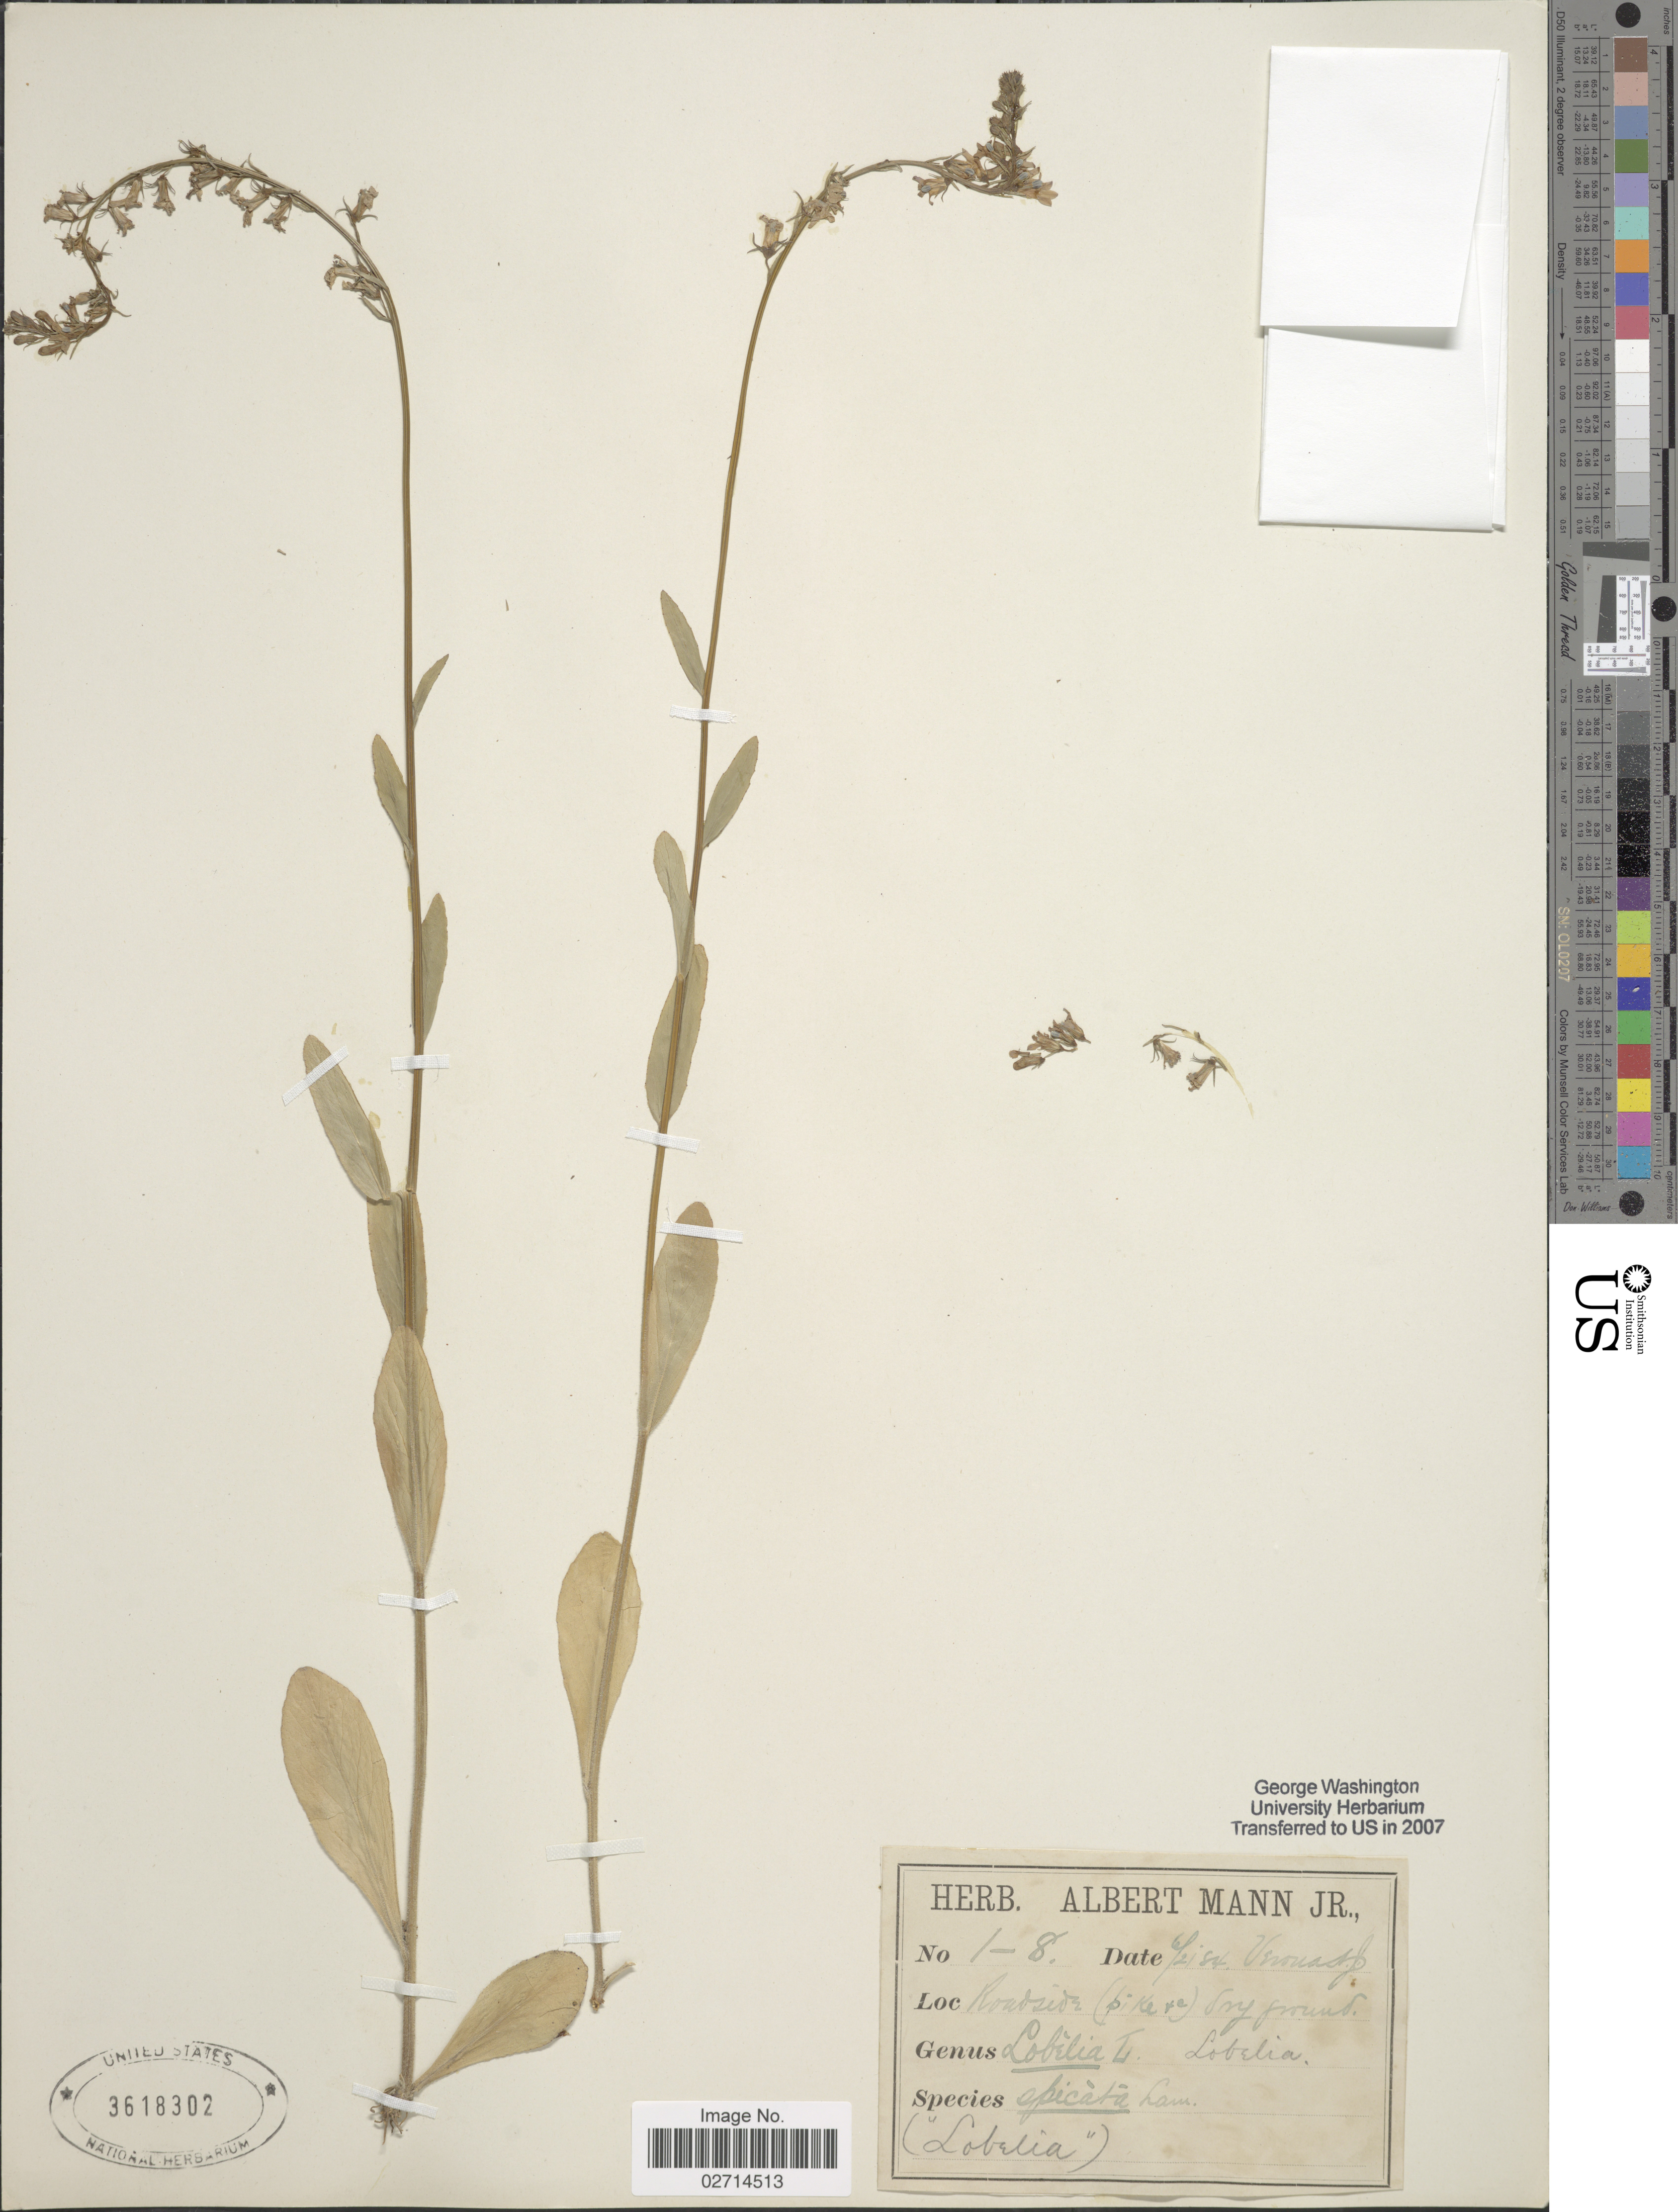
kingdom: Plantae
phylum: Tracheophyta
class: Magnoliopsida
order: Asterales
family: Campanulaceae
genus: Lobelia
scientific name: Lobelia spicata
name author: Lam.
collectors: Ex herb. Albert Mann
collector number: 1-8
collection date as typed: Transcribed d/m/y: 21/6/84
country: United States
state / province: Vermont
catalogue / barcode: US 3618302